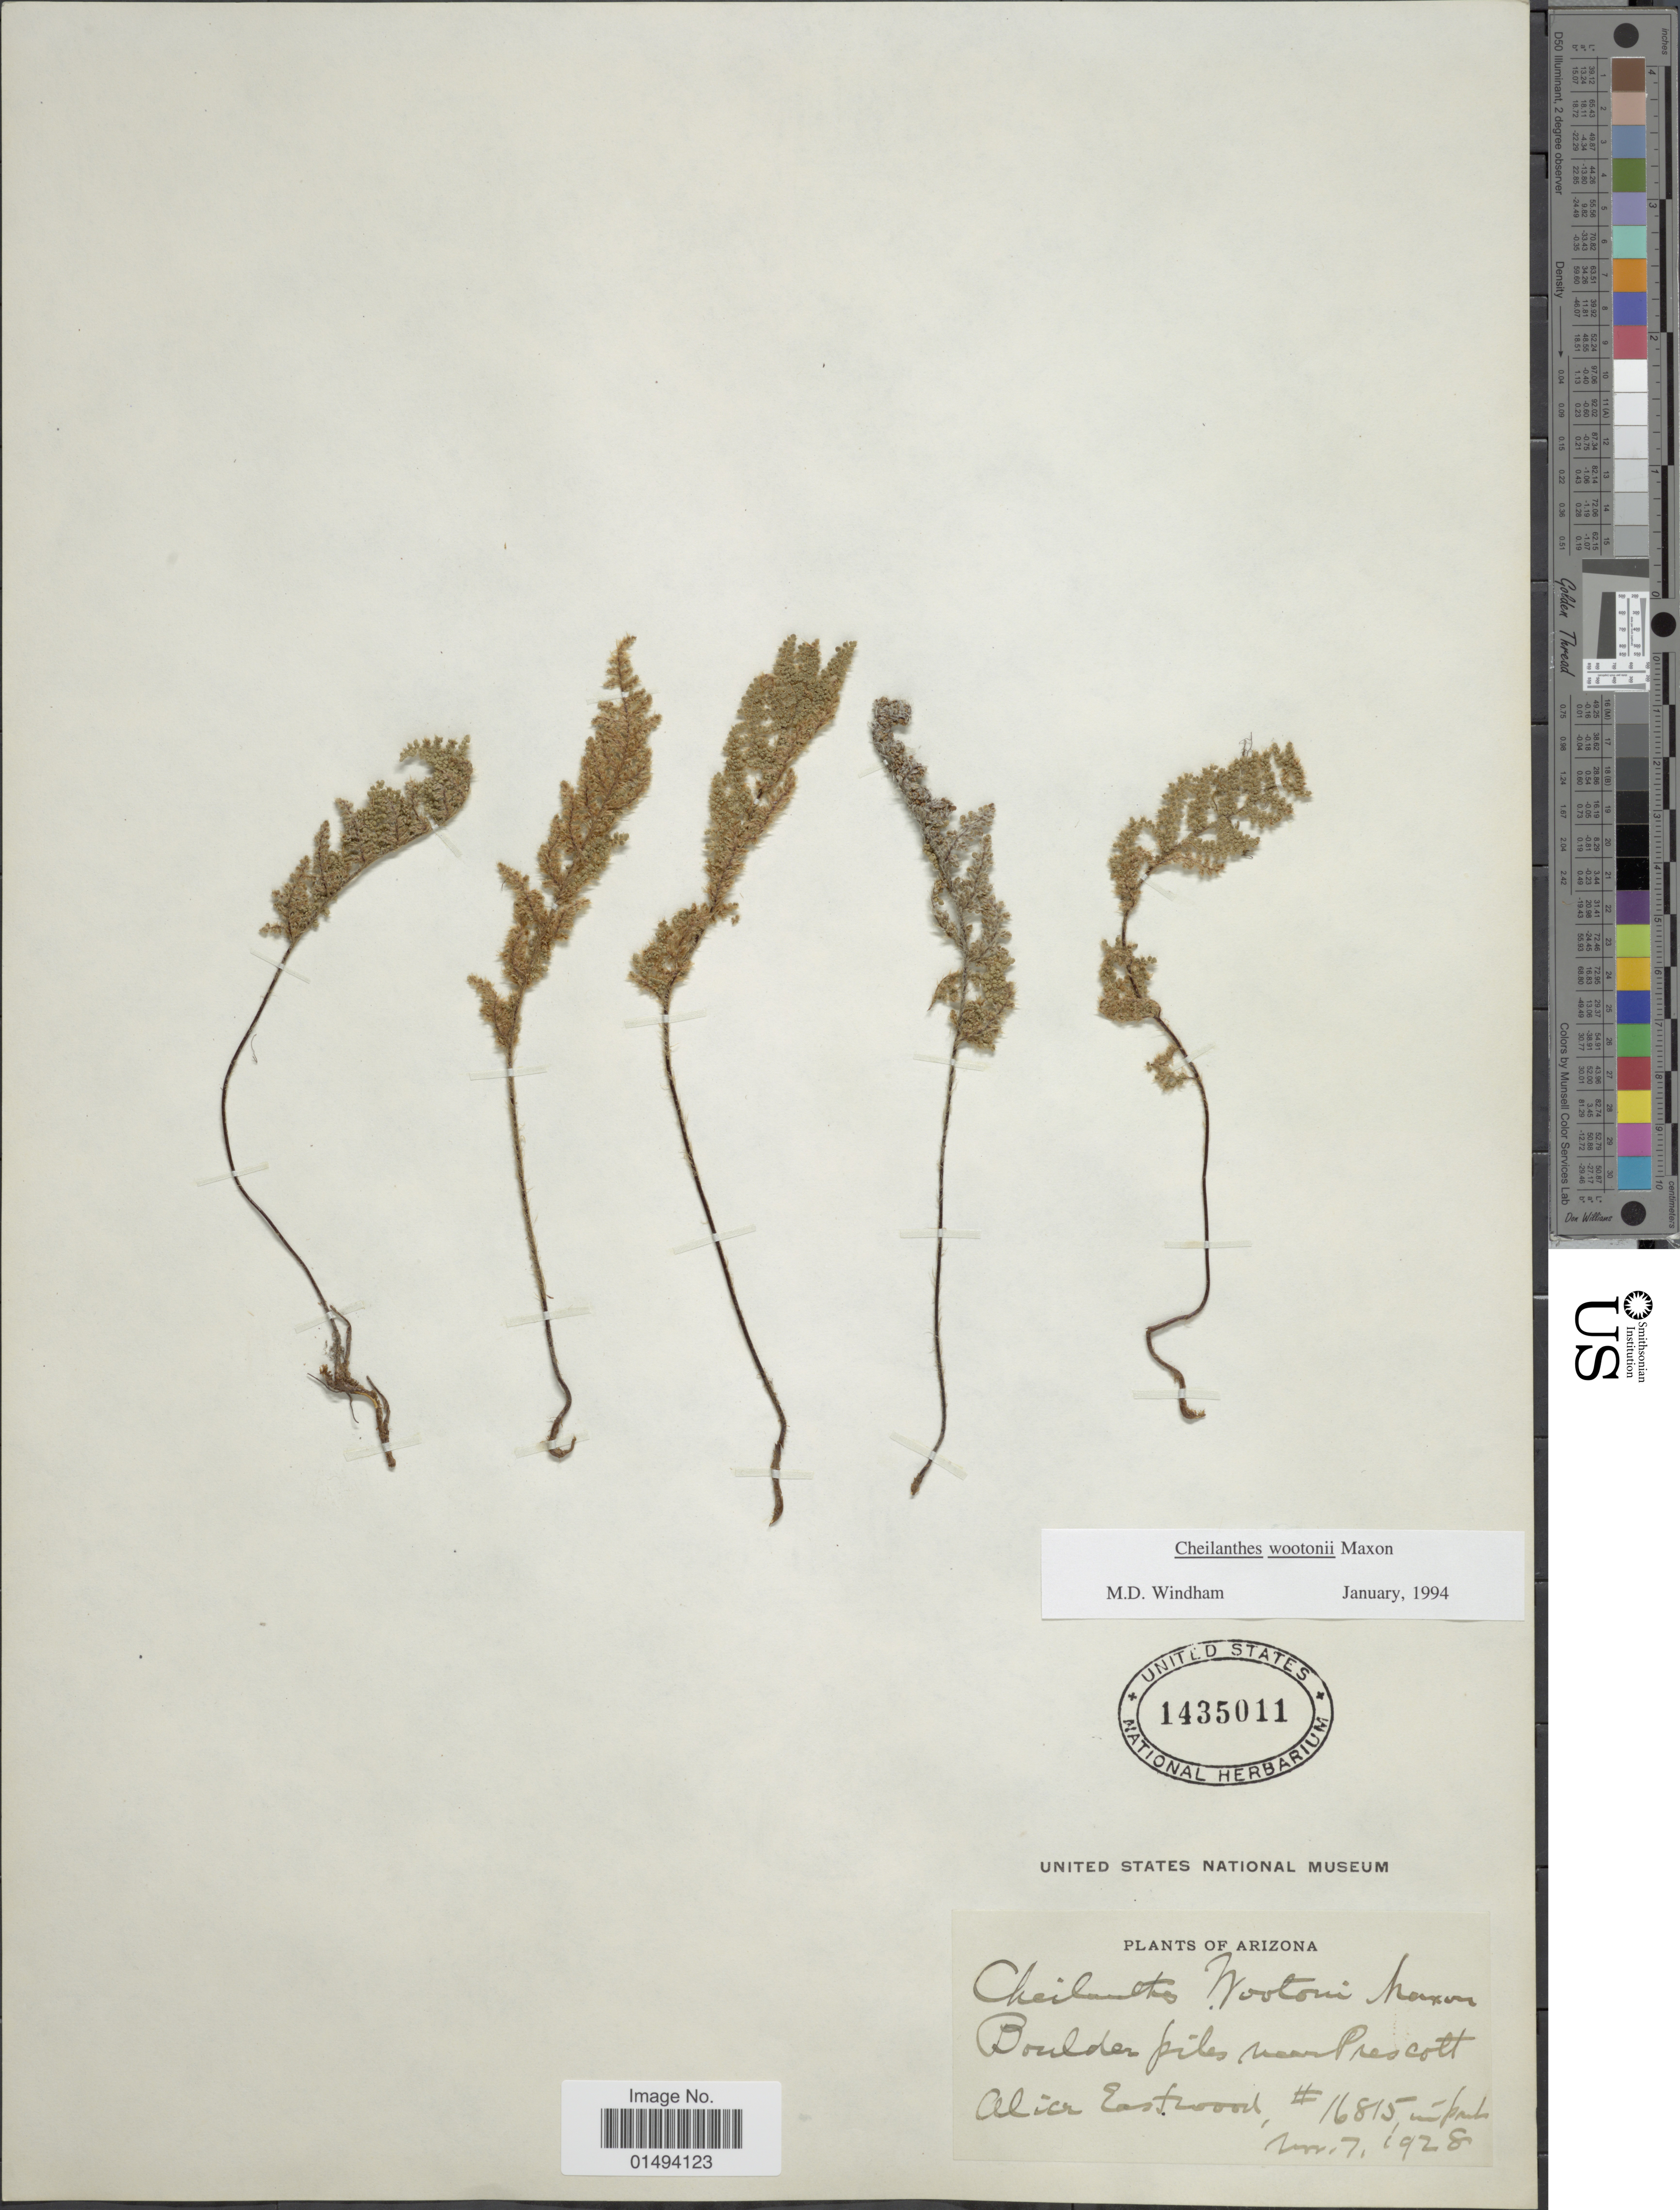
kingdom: Plantae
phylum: Tracheophyta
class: Polypodiopsida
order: Polypodiales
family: Pteridaceae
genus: Myriopteris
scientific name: Myriopteris wootonii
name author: (Maxon) Grusz & Windham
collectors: A. Eastwood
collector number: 16815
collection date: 1928-11-07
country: United States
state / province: Arizona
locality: Arizona, Boulders Piles near Prescott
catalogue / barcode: US 1435011